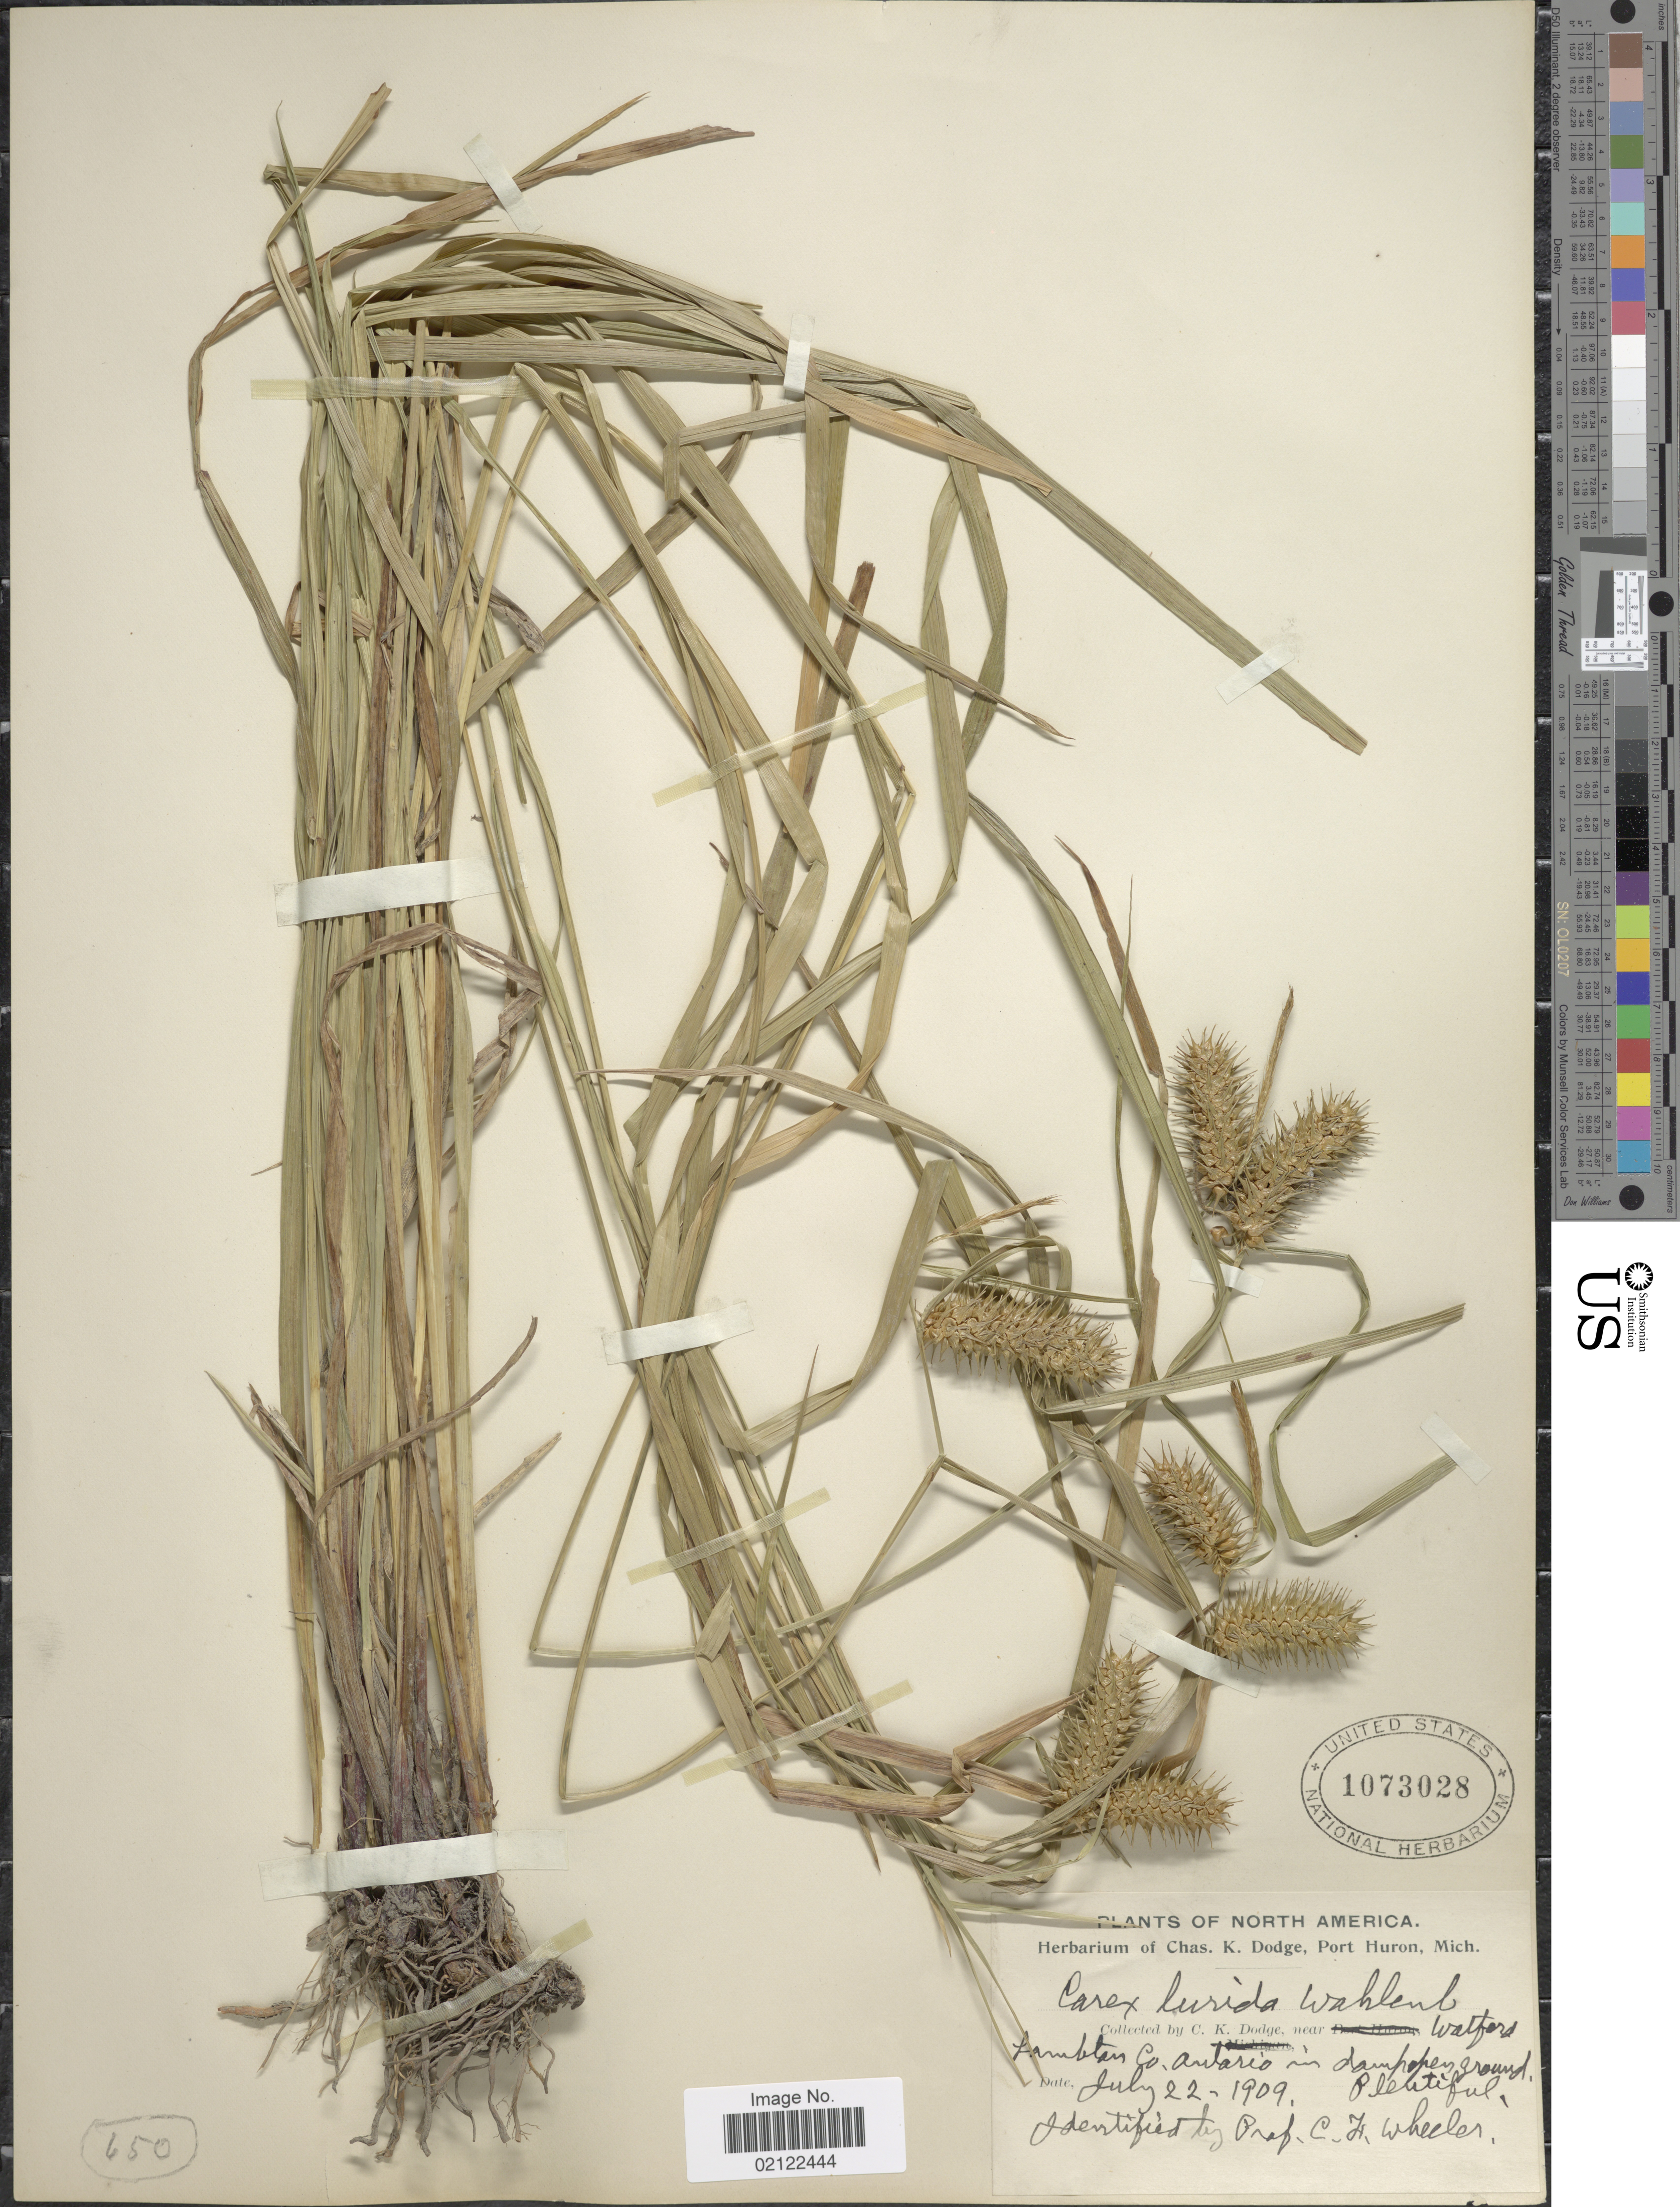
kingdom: Plantae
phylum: Tracheophyta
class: Liliopsida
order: Poales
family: Cyperaceae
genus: Carex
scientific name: Carex lurida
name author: Wahlenb.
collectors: C. Dodge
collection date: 1909-07-22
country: Canada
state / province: Ontario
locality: Lambtan Co., Ontario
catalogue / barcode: US 1073028